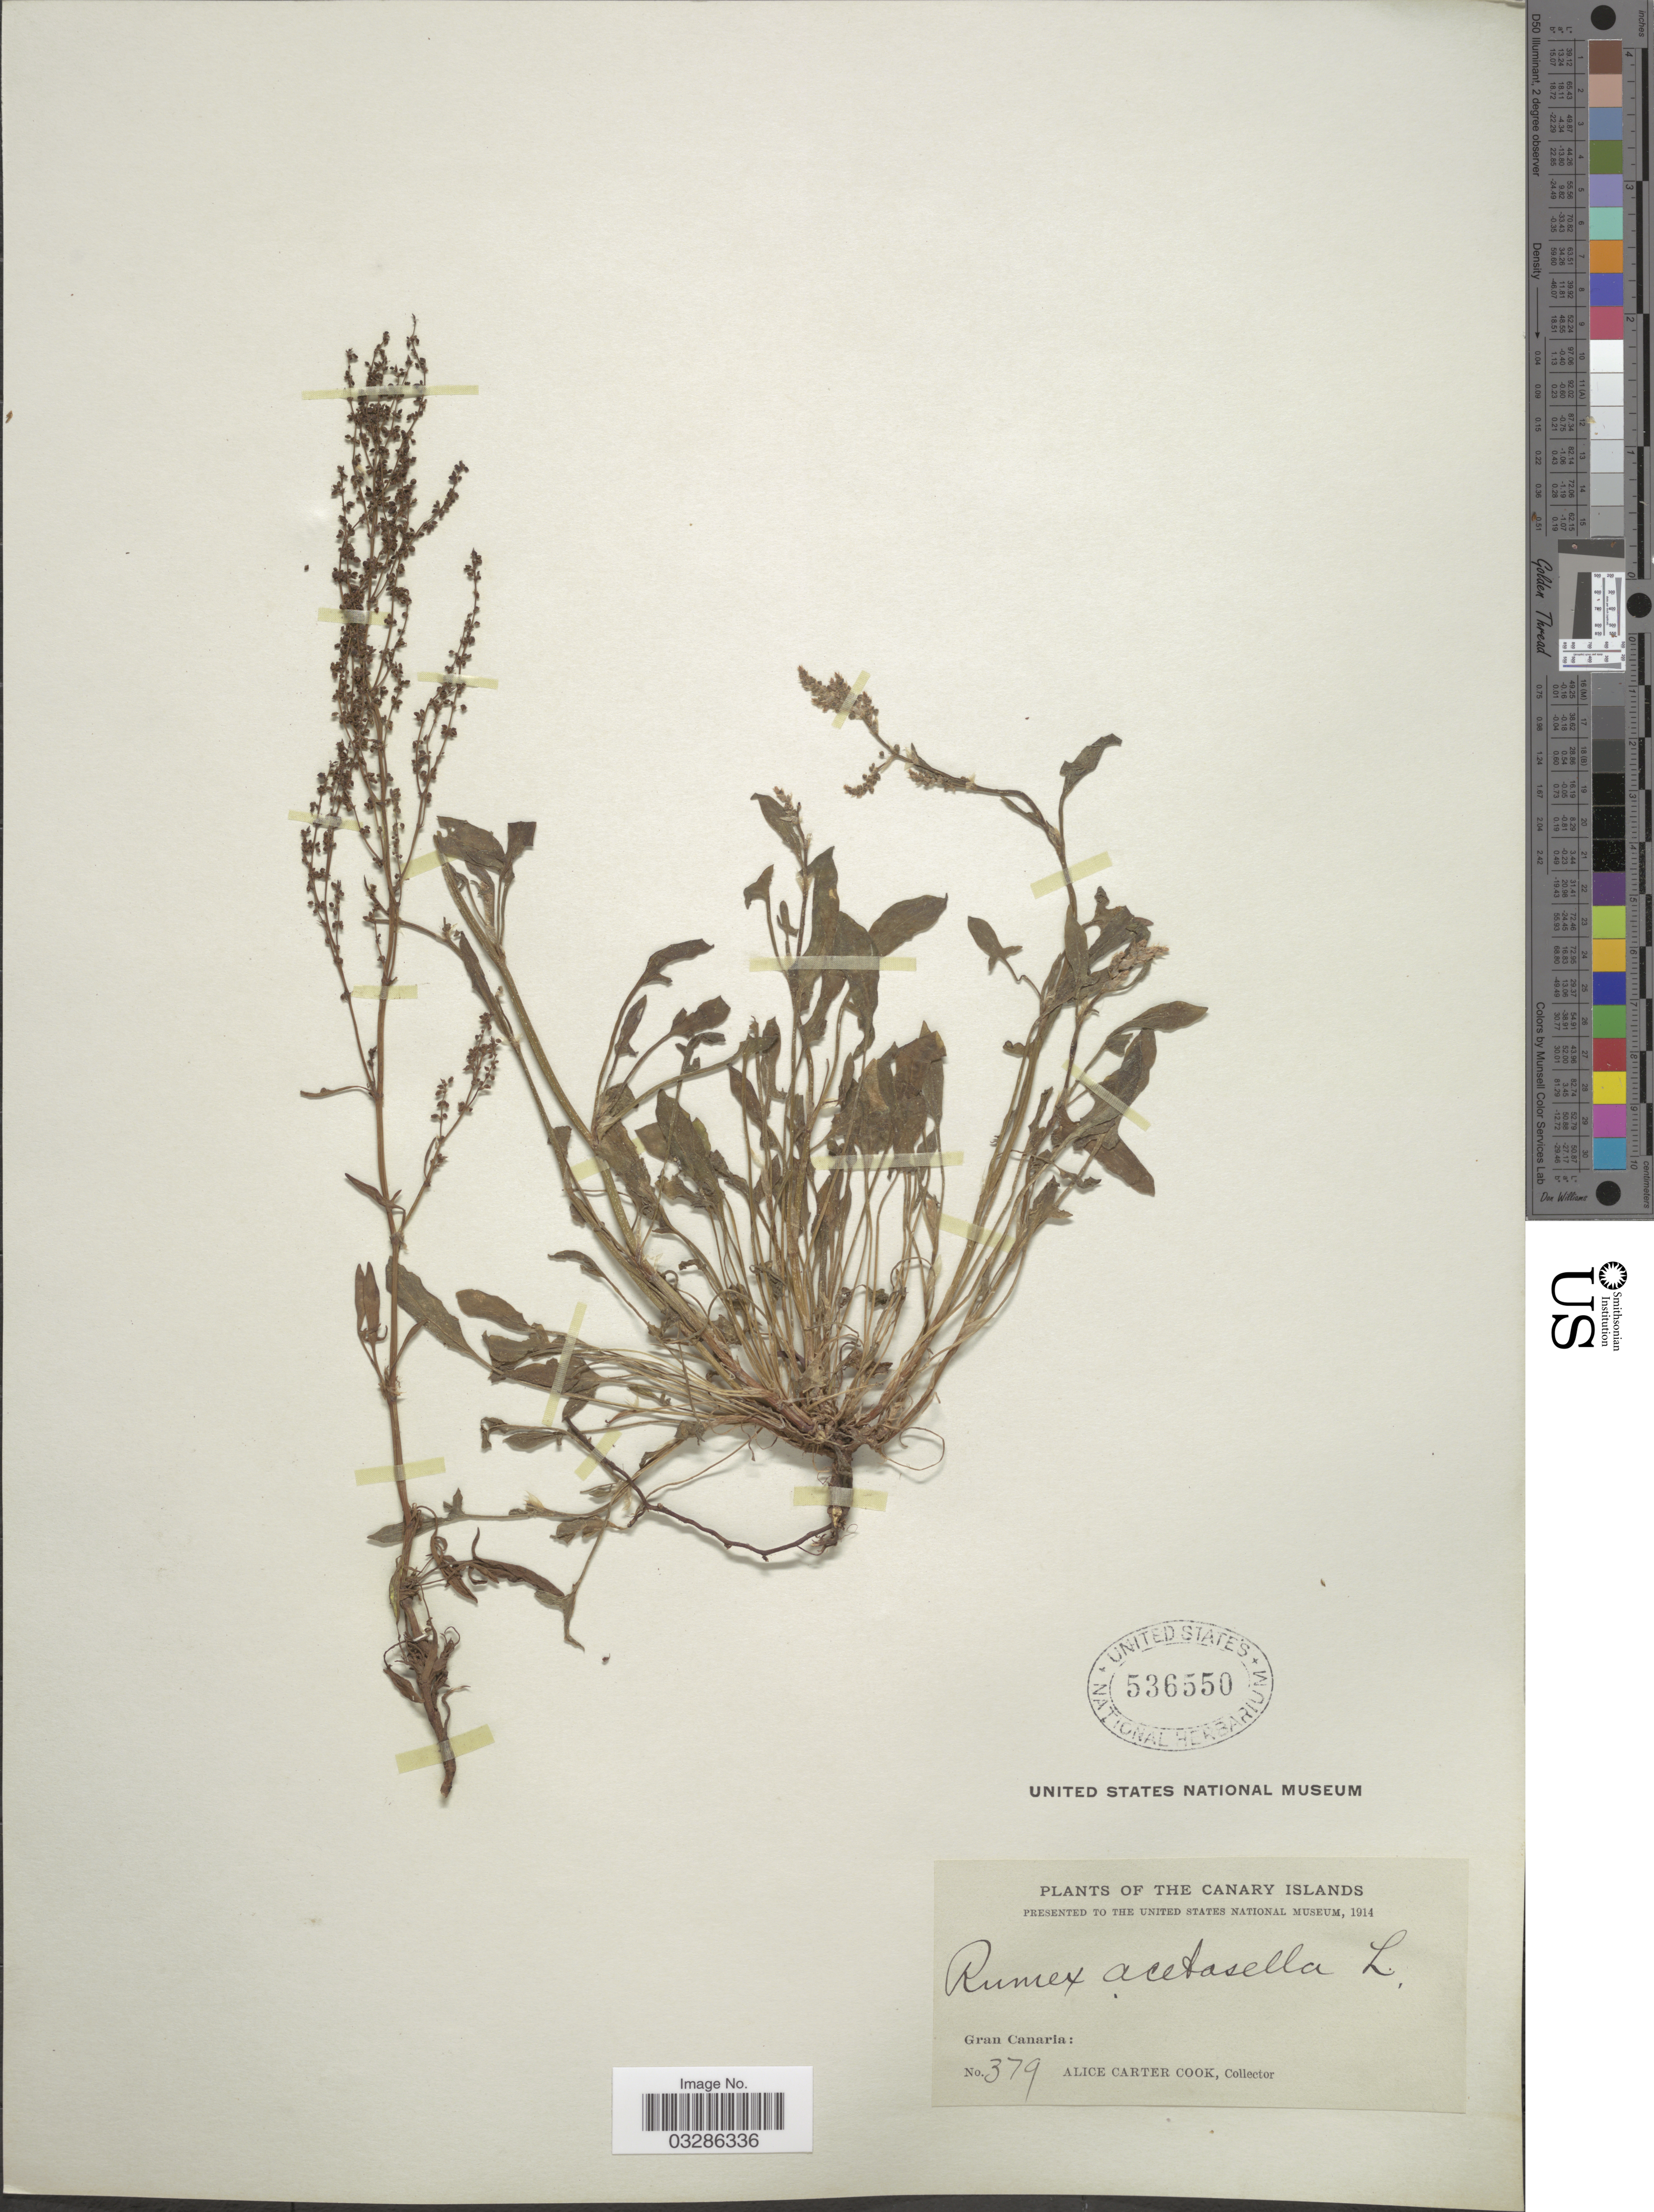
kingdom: Plantae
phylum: Tracheophyta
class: Magnoliopsida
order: Caryophyllales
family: Polygonaceae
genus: Rumex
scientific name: Rumex acetosella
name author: L.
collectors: Alice C. Cook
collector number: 379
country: Spain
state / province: Canarias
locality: The Canary Islands. Gran Canaria.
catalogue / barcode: US 536550